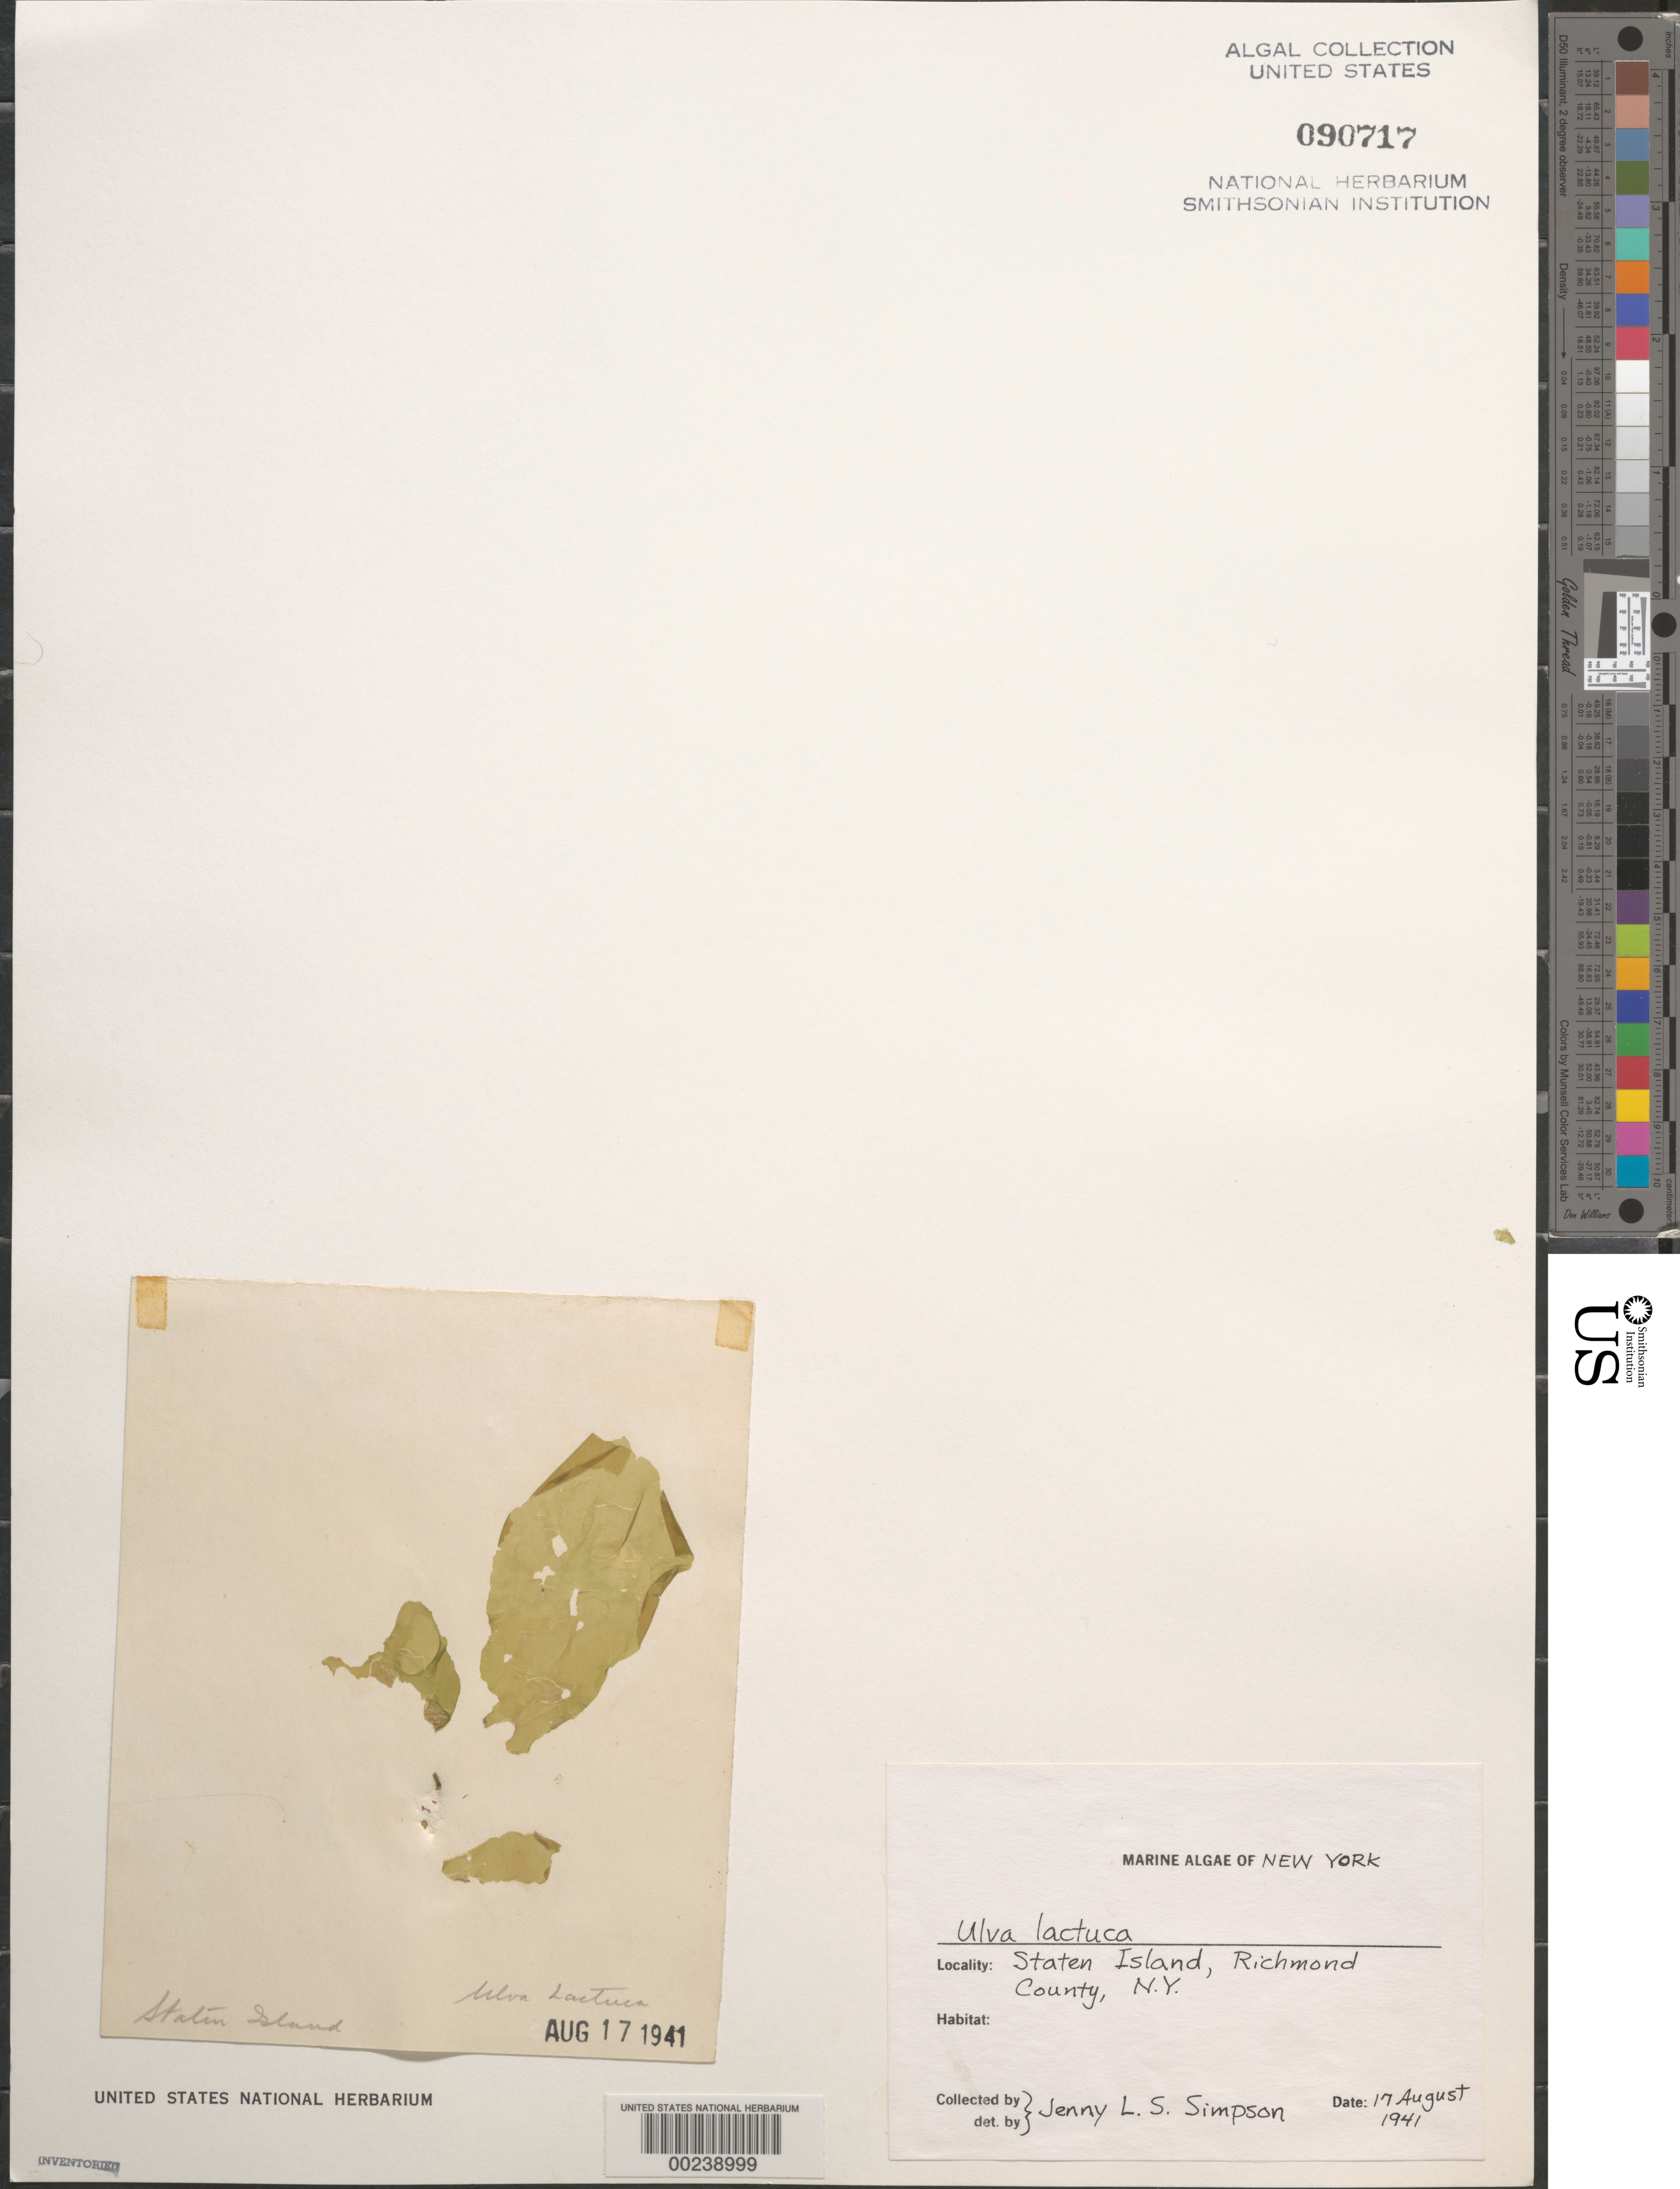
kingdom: Plantae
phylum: Chlorophyta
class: Ulvophyceae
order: Ulvales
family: Ulvaceae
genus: Ulva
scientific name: Ulva lactuca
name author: L.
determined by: Simpson, J. L. S.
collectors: J. Simpson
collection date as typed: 17 Aug 1941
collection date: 1941-08-17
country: United States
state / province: New York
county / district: Richmond County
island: Staten Island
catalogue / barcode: US 90717